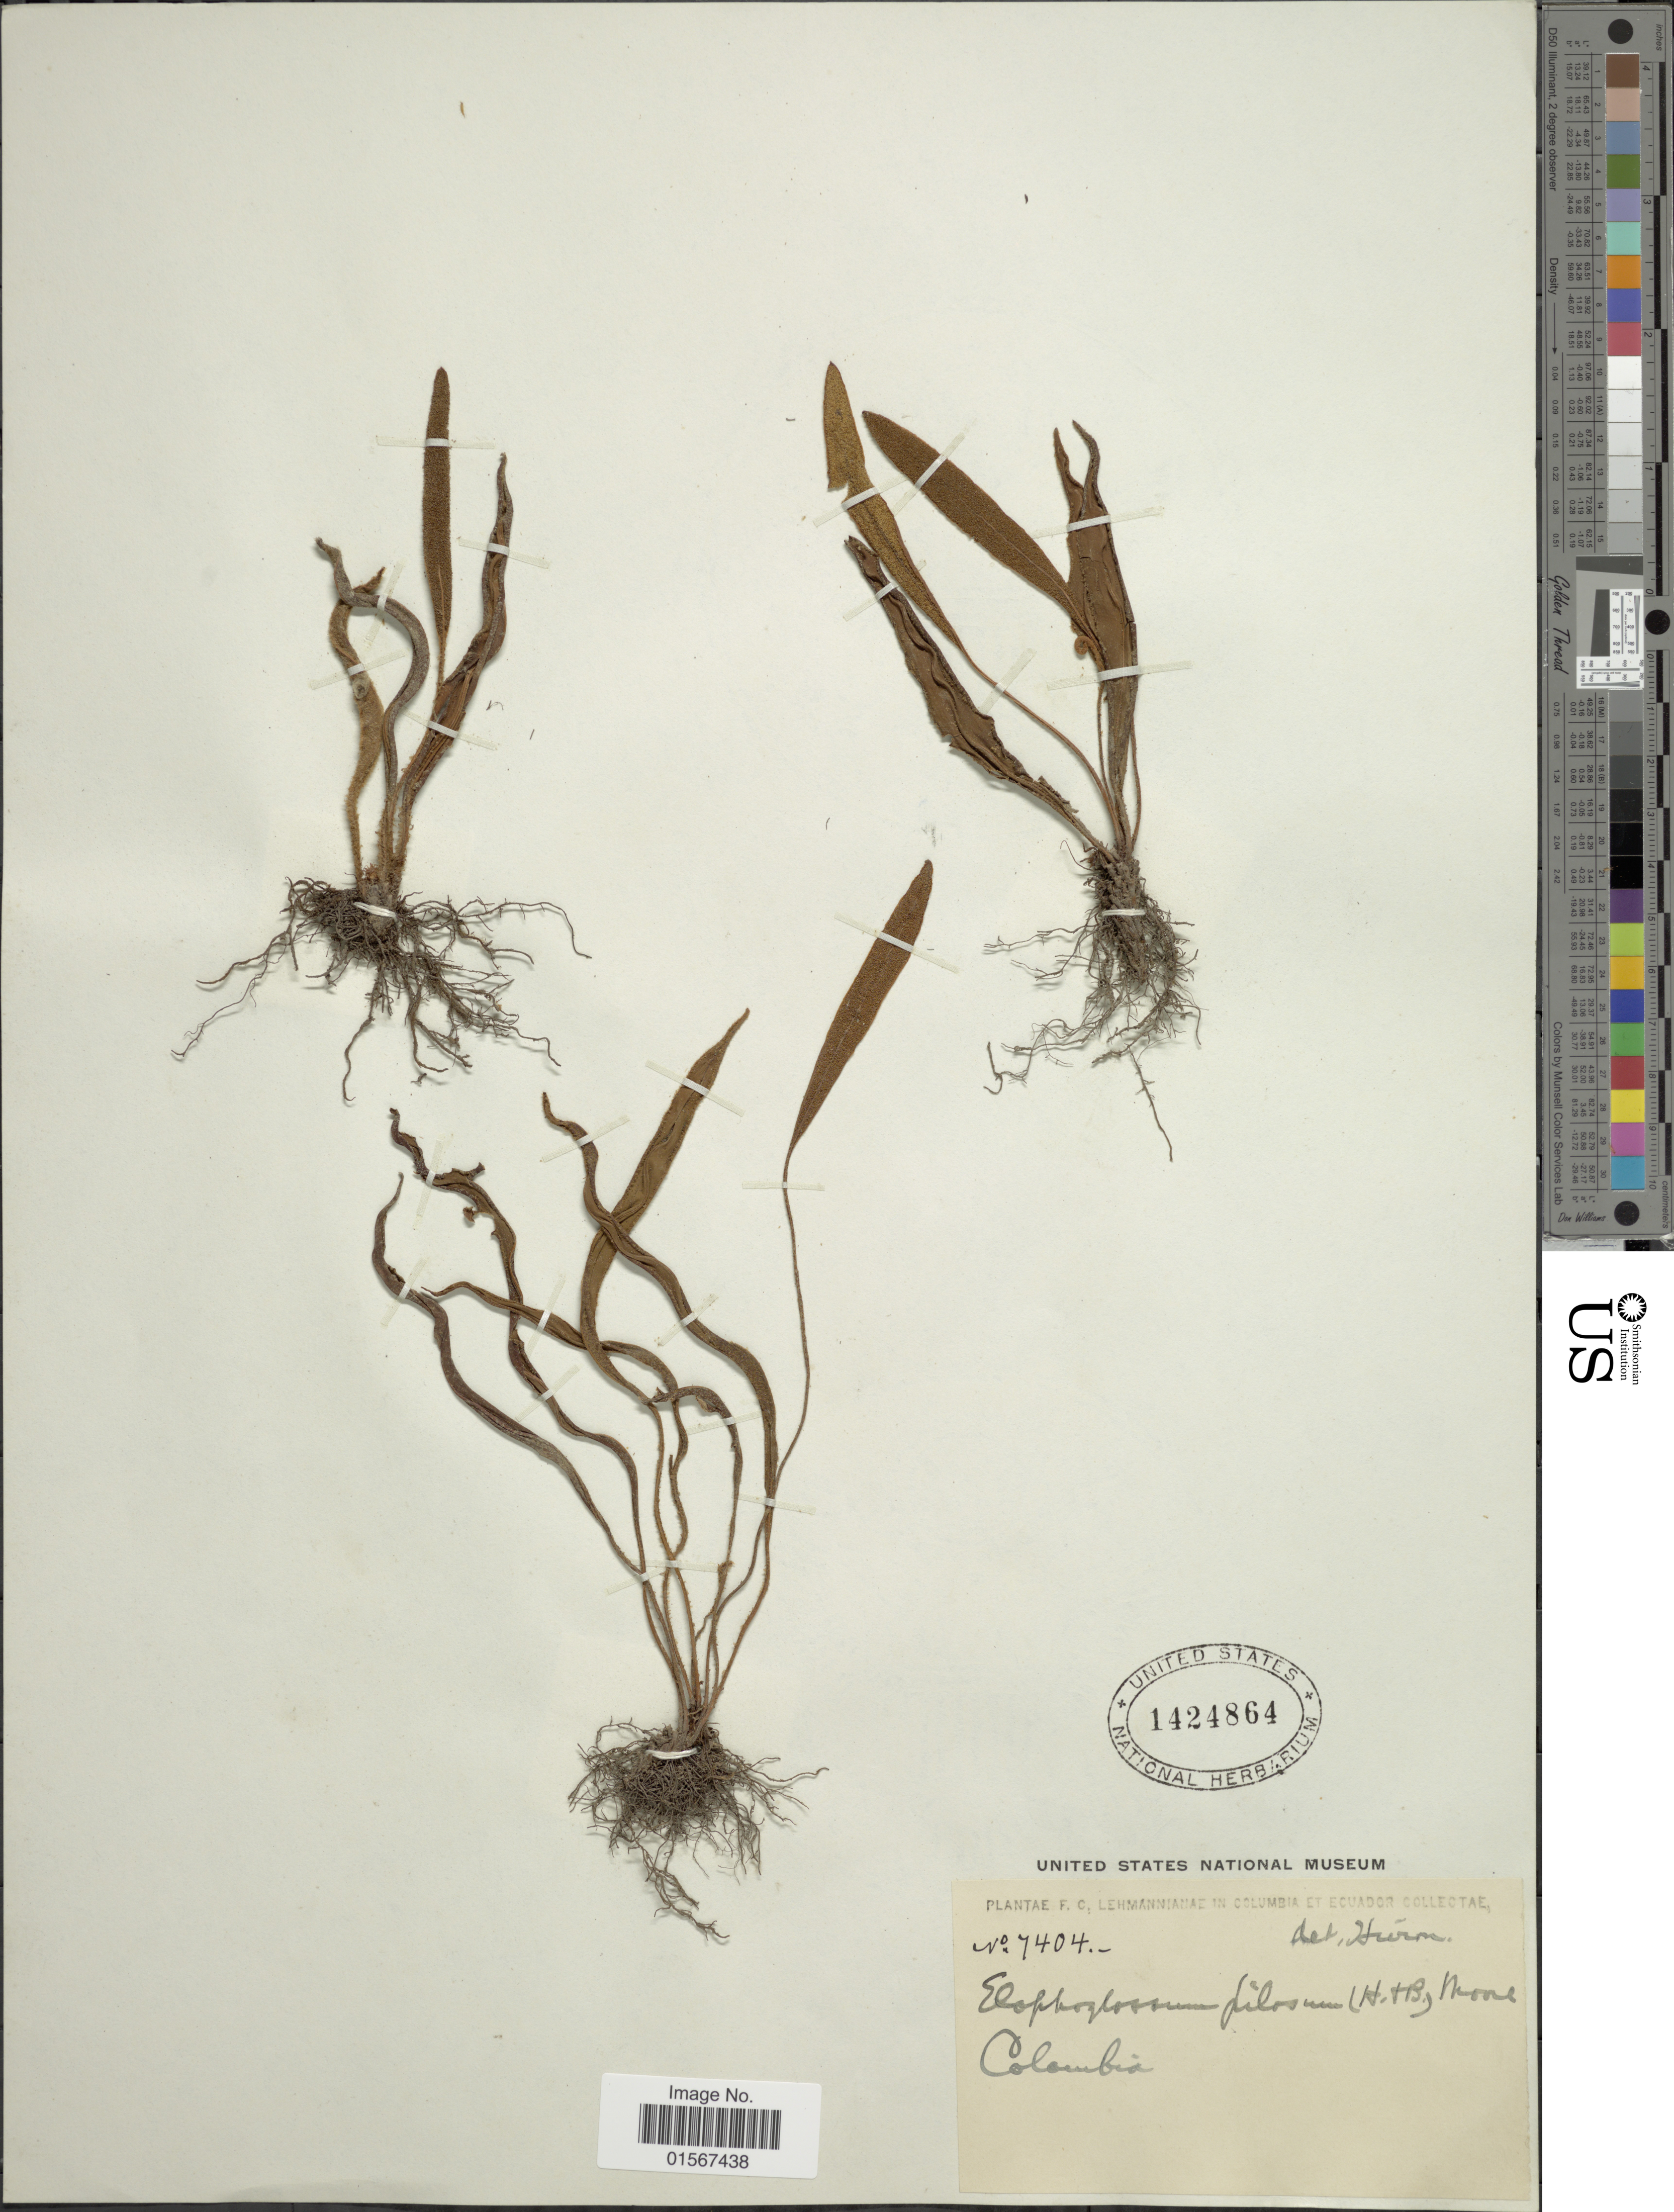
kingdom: Plantae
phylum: Tracheophyta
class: Polypodiopsida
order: Polypodiales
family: Dryopteridaceae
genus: Elaphoglossum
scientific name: Elaphoglossum pilosum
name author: (Humb. & Bonpl. ex Willd.) T. Moore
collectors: F. C. Lehmann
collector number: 7404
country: Colombia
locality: Colombia.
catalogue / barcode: US 1424864